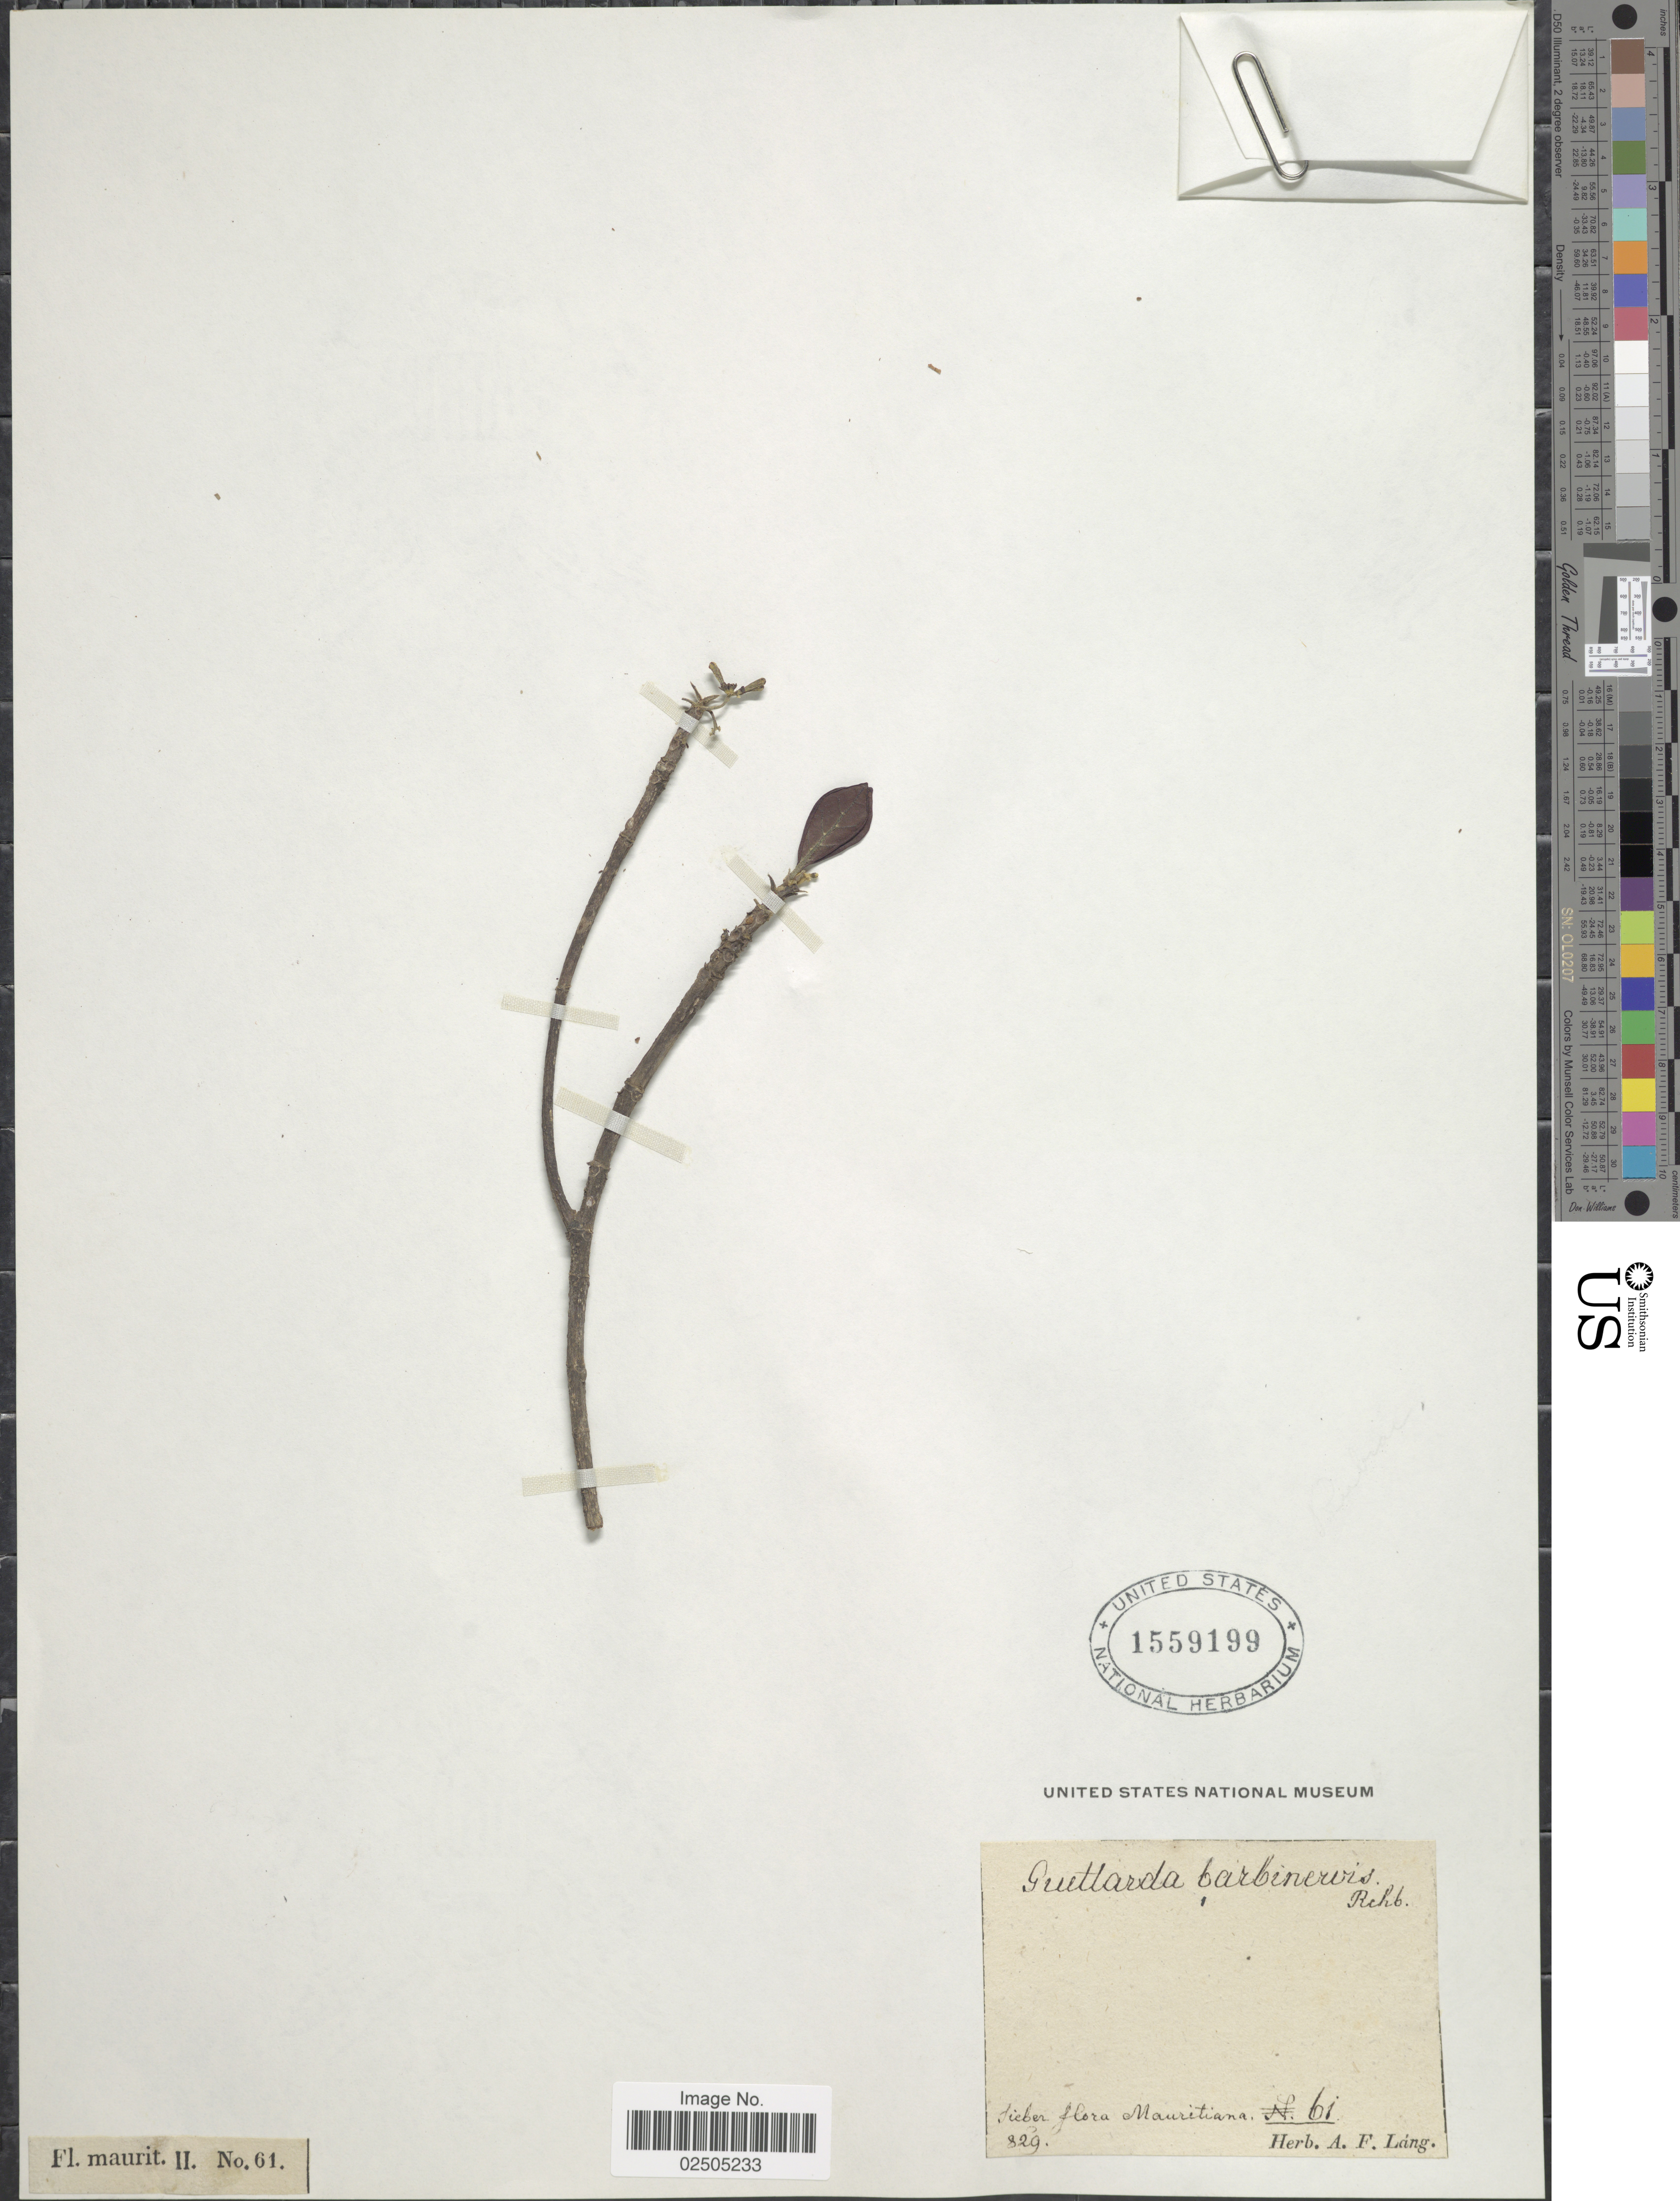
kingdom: Plantae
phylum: Tracheophyta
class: Magnoliopsida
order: Gentianales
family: Rubiaceae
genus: Guettarda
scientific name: Guettarda speciosa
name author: L.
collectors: Ex herb. A. F. Lang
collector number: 829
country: Mauritania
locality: Sieber flora Mauritiana [interpreted]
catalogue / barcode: US 1559199